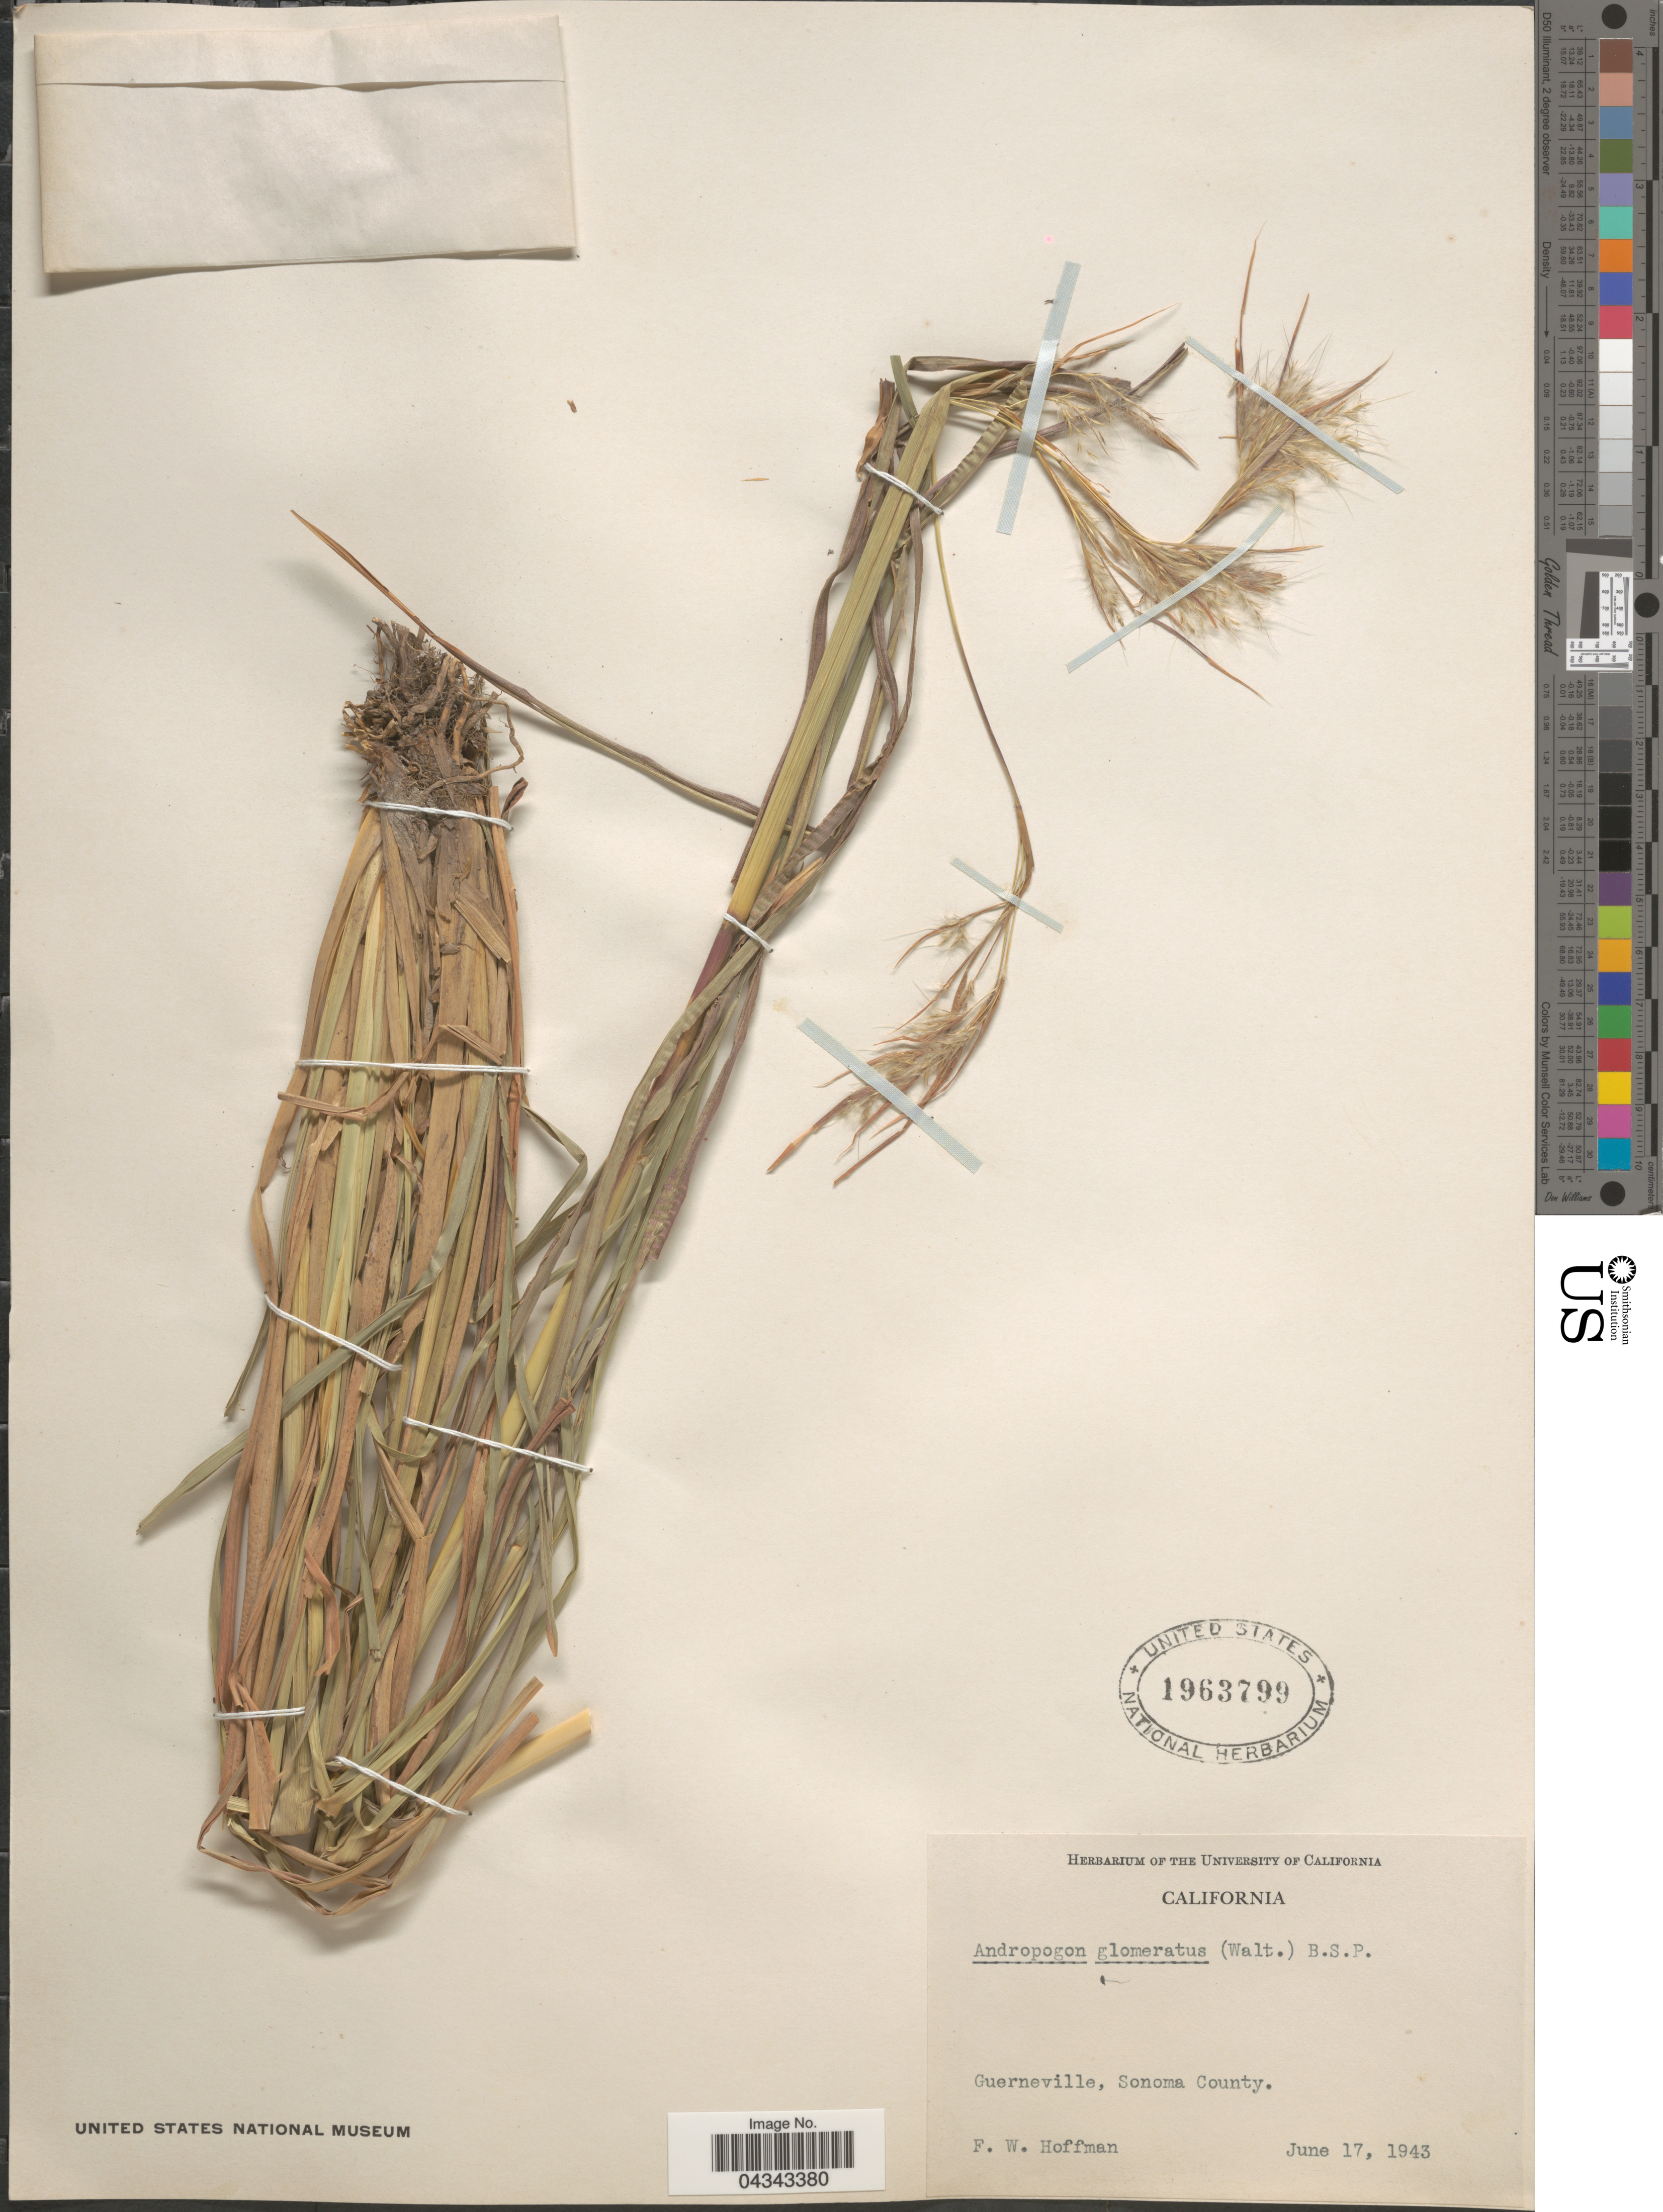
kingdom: Plantae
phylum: Tracheophyta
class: Liliopsida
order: Poales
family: Poaceae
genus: Andropogon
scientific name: Andropogon glomeratus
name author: (Walter) Britton, Stearns & Poggenb.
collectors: F. Hoffman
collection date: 1943-06-17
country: United States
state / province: California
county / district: Sonoma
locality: Guerneville, Sonoma County.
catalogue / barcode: US 1963799